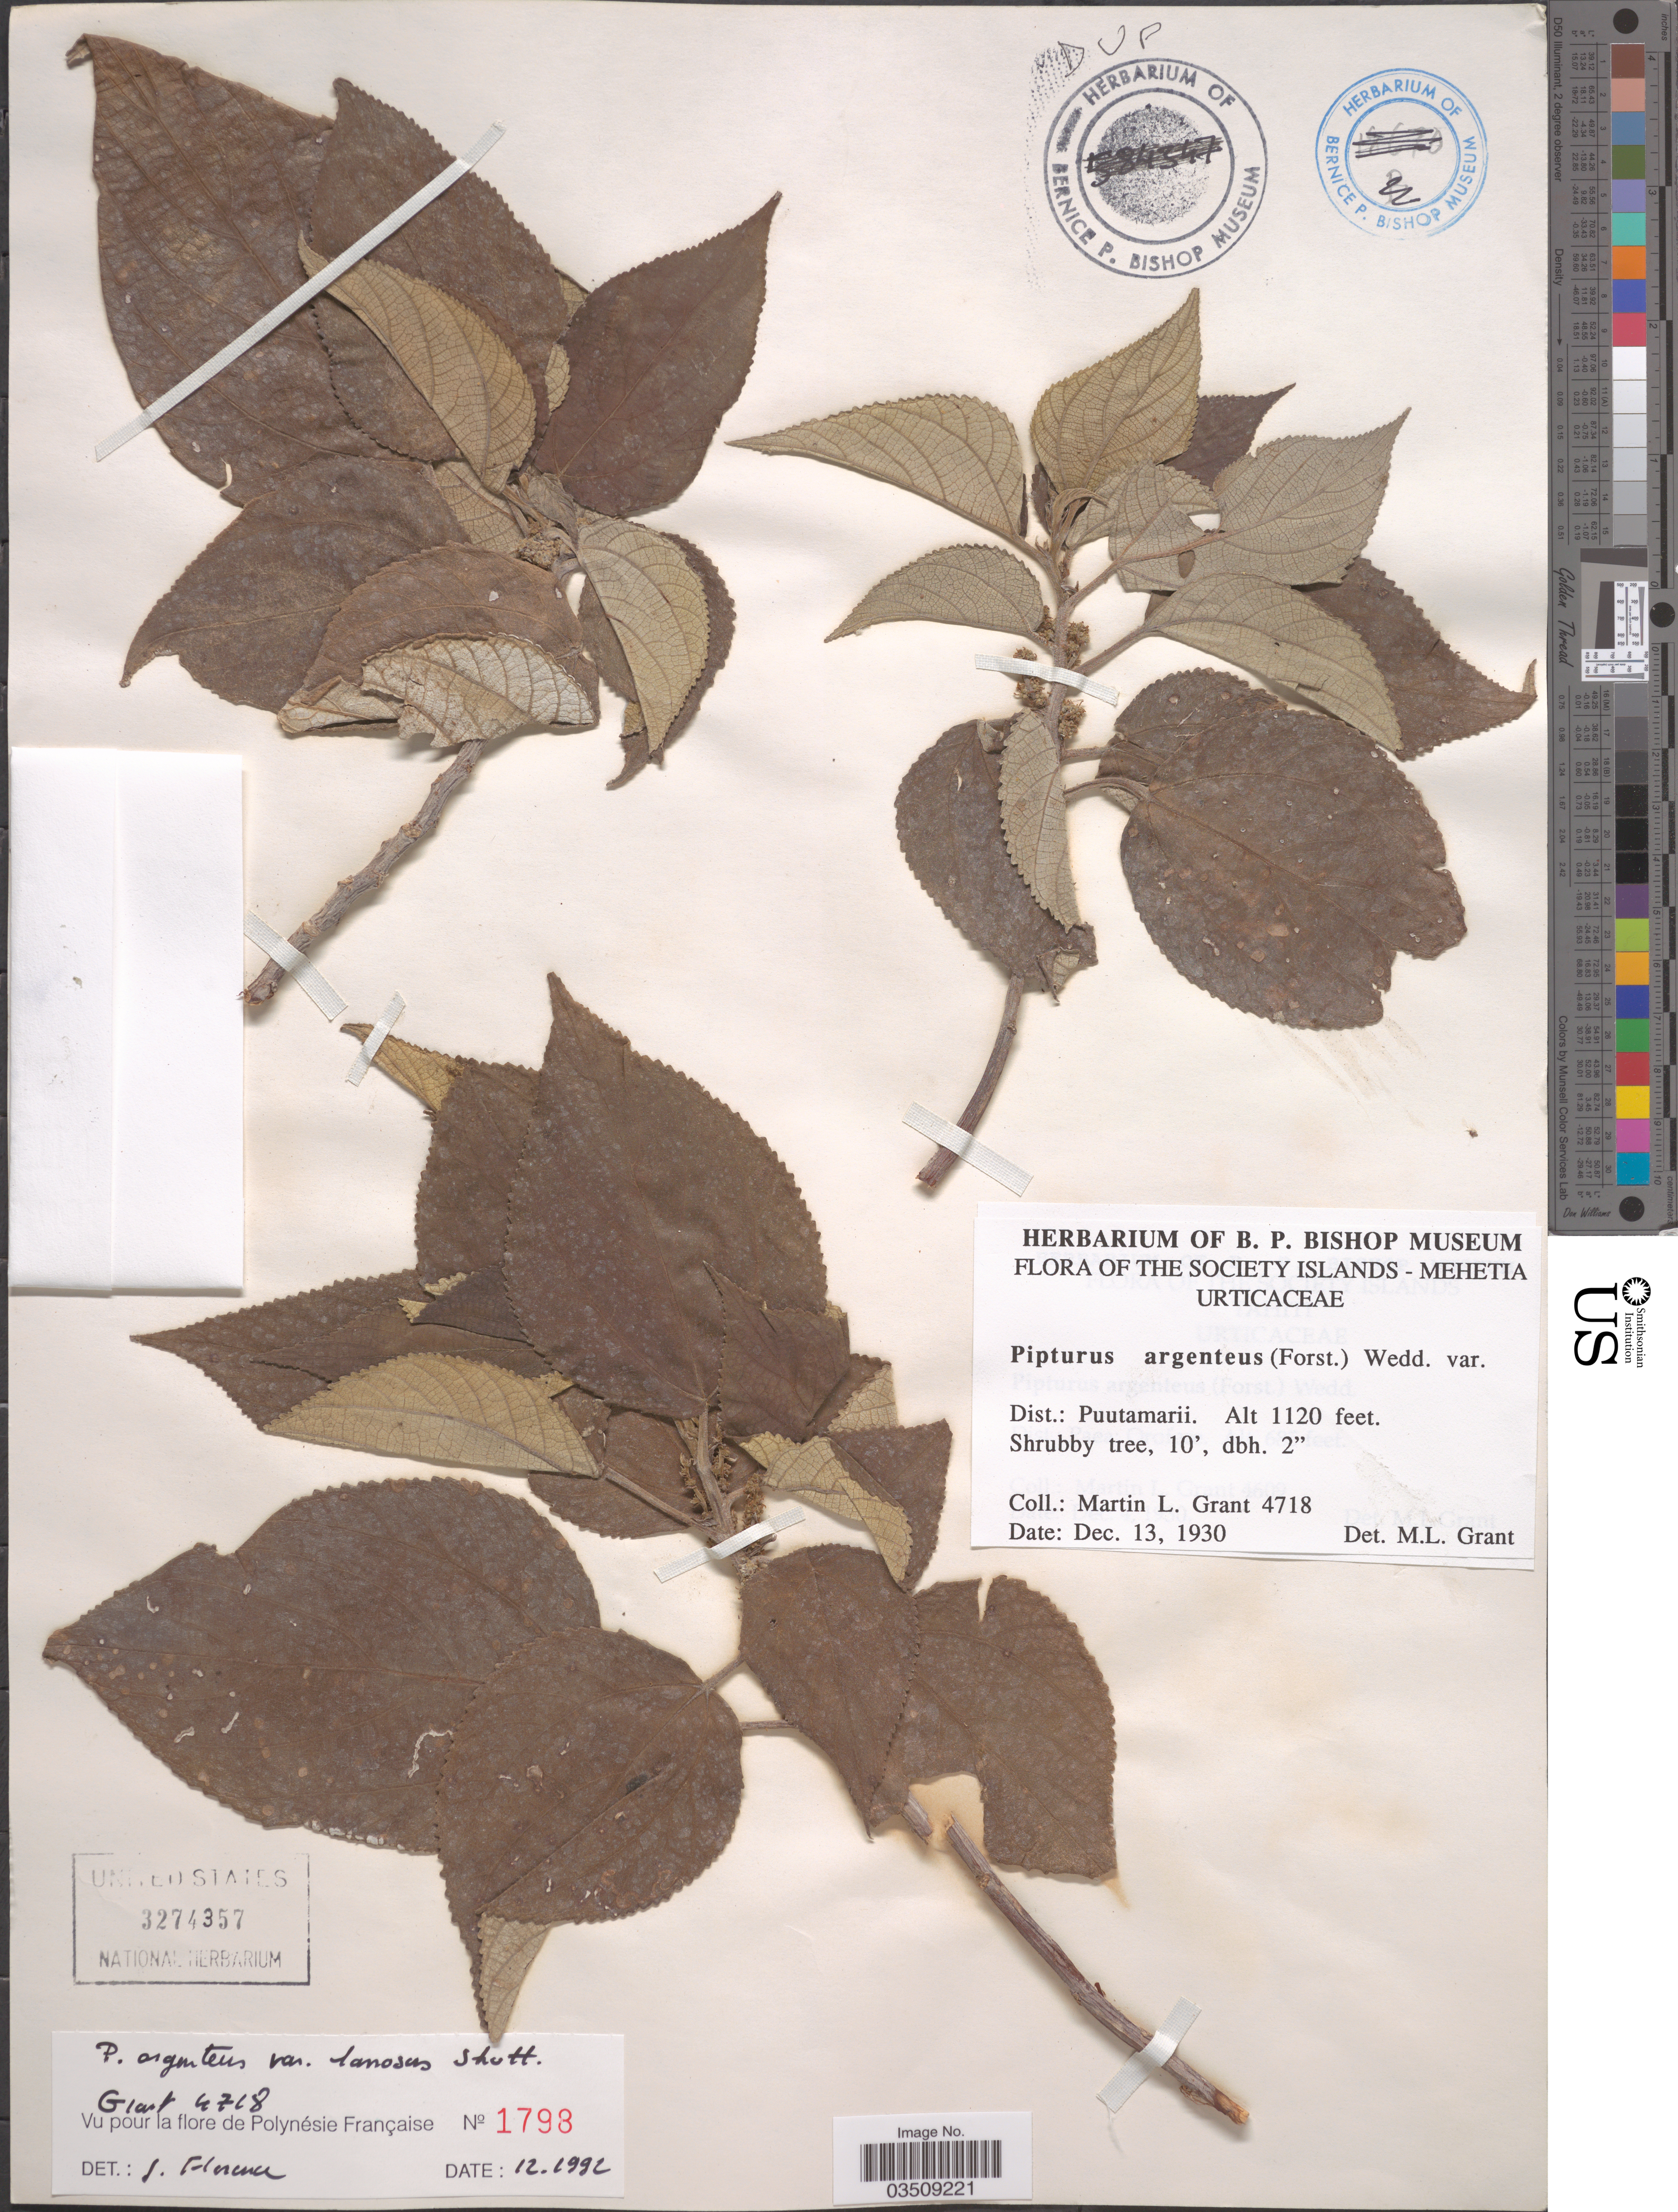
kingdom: Plantae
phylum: Tracheophyta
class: Magnoliopsida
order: Rosales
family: Urticaceae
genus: Pipturus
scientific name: Pipturus argenteus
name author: (G. Forst.) Wedd.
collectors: M. L. Grant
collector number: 4718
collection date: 1930-12-13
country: French Polynesia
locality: Society Islands - Mehetia. Dist.: Puutamarii.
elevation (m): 341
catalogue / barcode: US 3274357